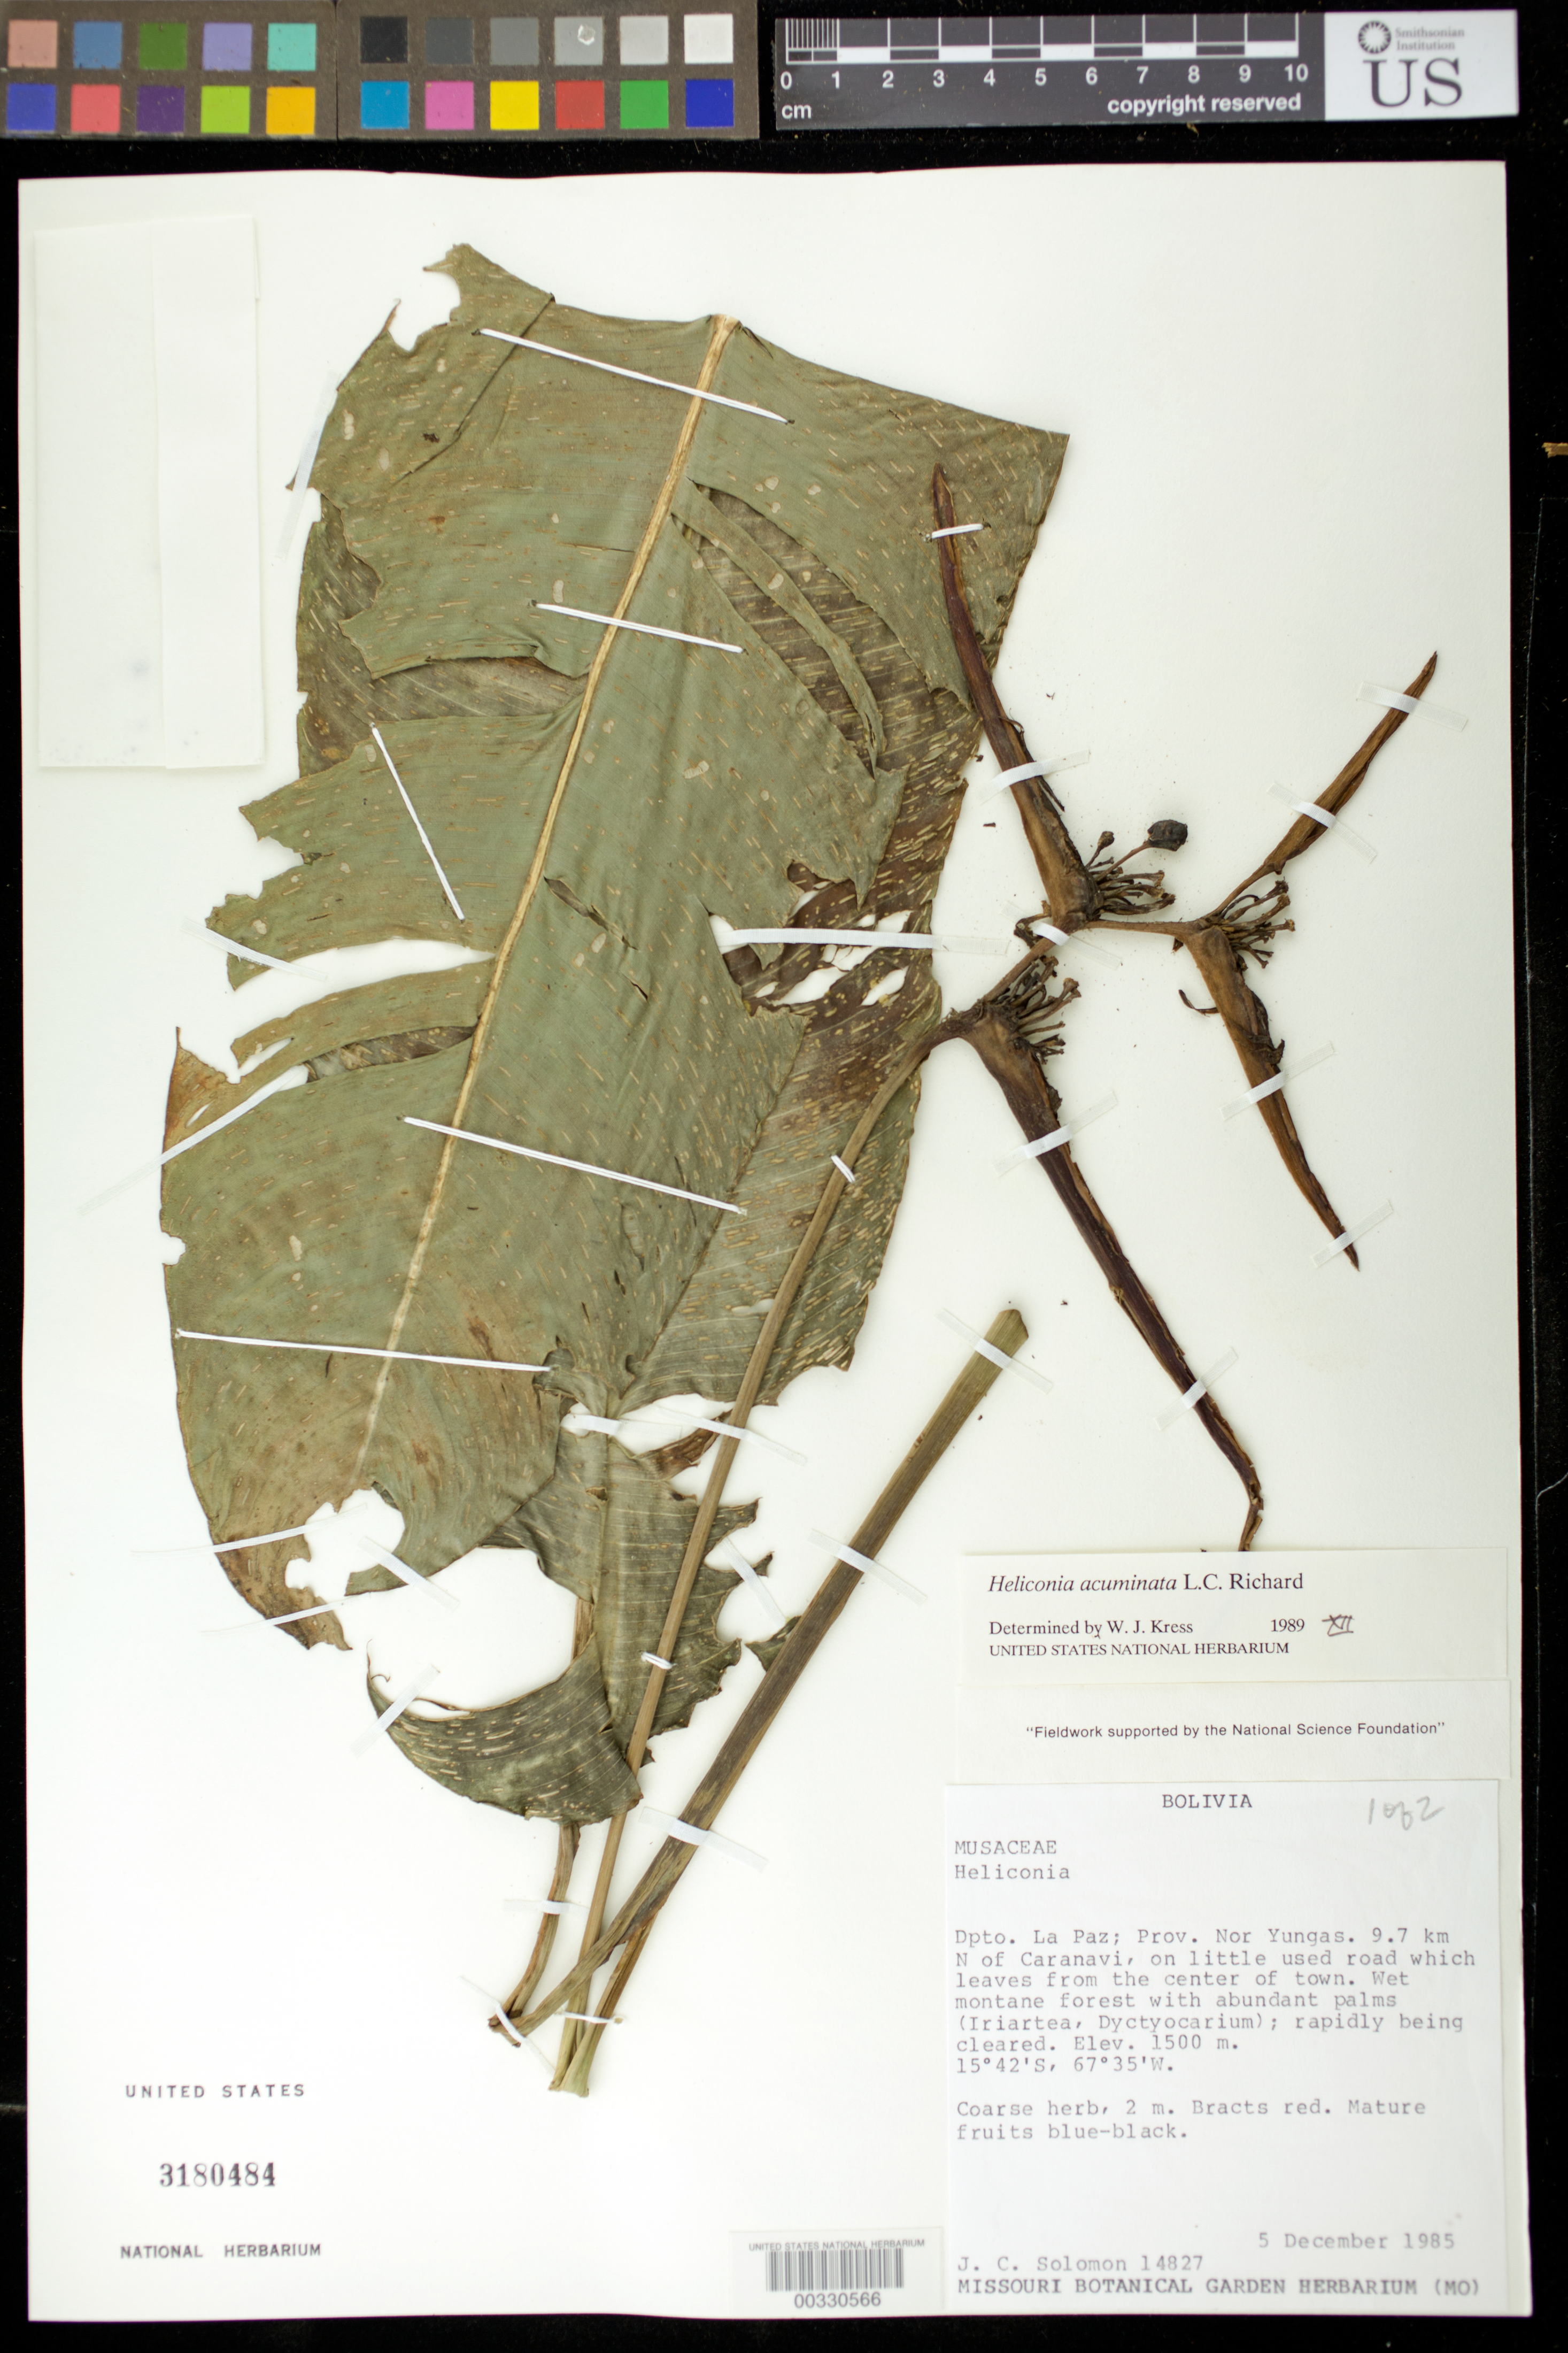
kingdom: Plantae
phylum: Tracheophyta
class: Liliopsida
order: Zingiberales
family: Heliconiaceae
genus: Heliconia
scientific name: Heliconia acuminata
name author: A. Rich.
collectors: J. C. Solomon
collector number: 14827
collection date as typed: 05 Dec 1985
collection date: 1985-12-05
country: Bolivia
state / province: La Paz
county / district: Nor Yungas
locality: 9.7 km N of Caranavi, on the little used road which leaves from center of town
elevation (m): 1500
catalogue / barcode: US 3180484